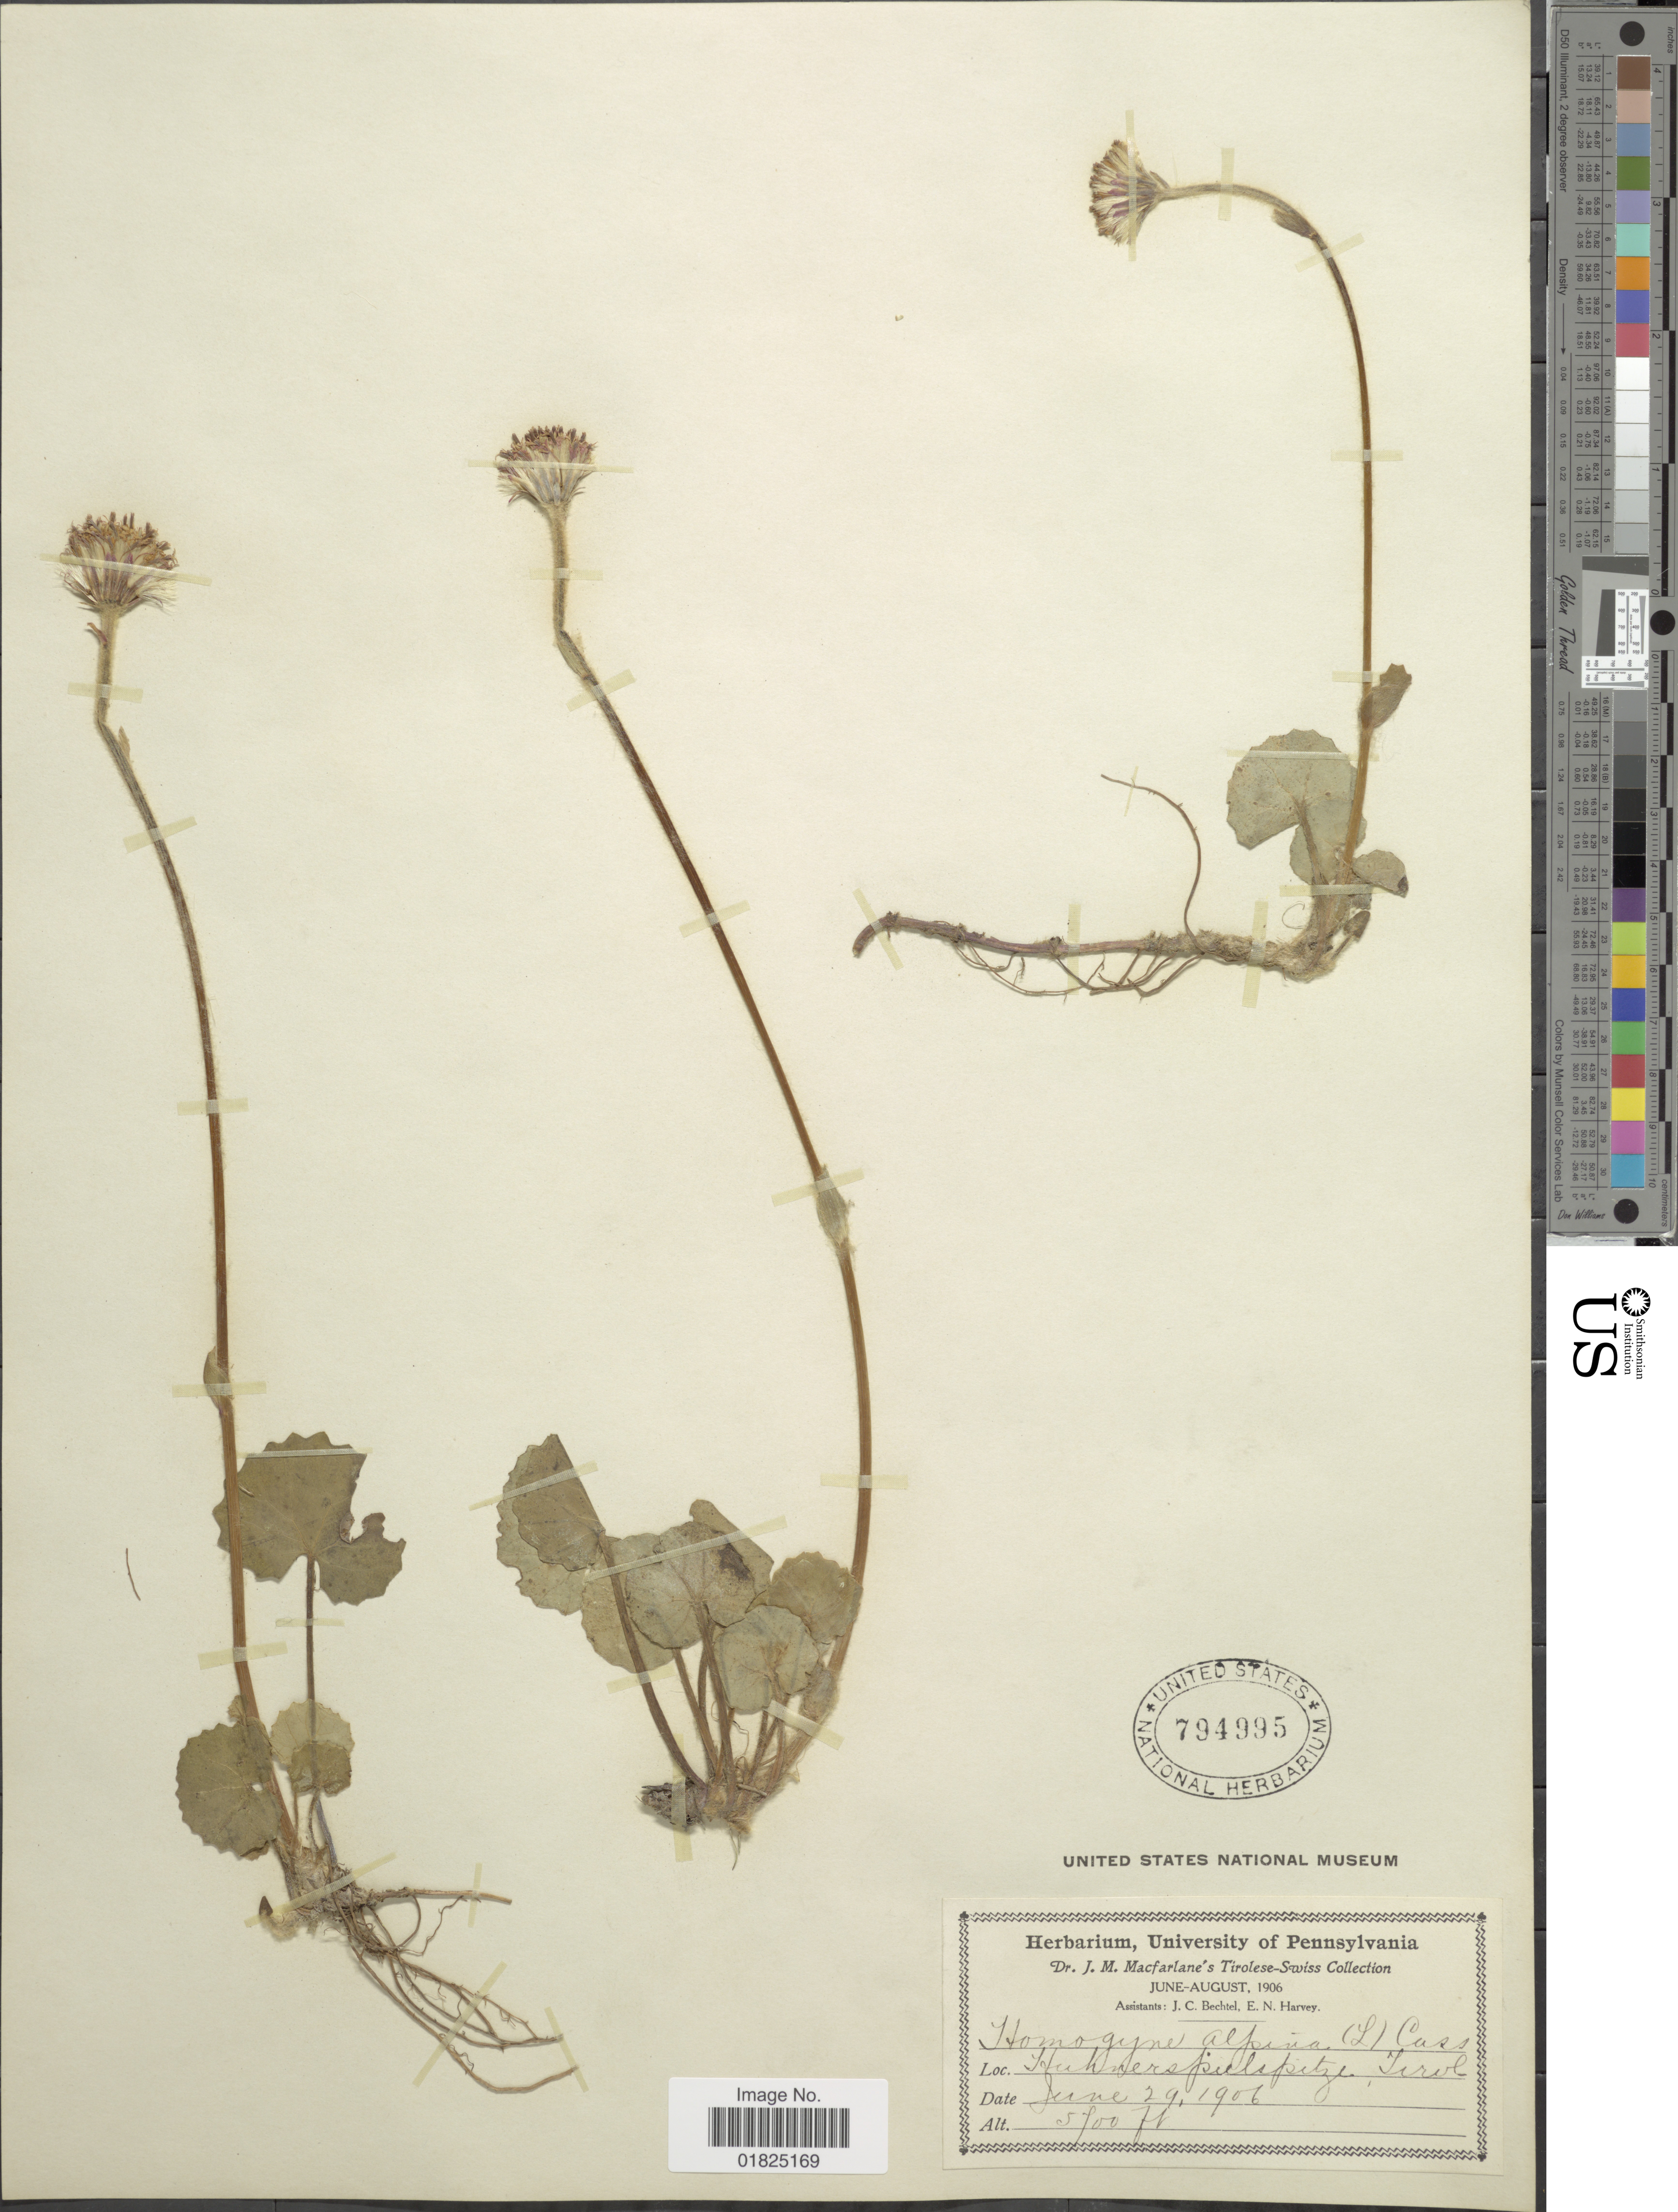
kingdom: Plantae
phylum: Tracheophyta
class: Magnoliopsida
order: Asterales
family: Asteraceae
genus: Homogyne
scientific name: Homogyne alpina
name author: (L.) Cass.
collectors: J. Macfalane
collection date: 1906-06-29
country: Austria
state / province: Tirol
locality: Huhnerspielspitze [interpreted]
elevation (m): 1737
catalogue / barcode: US 794995